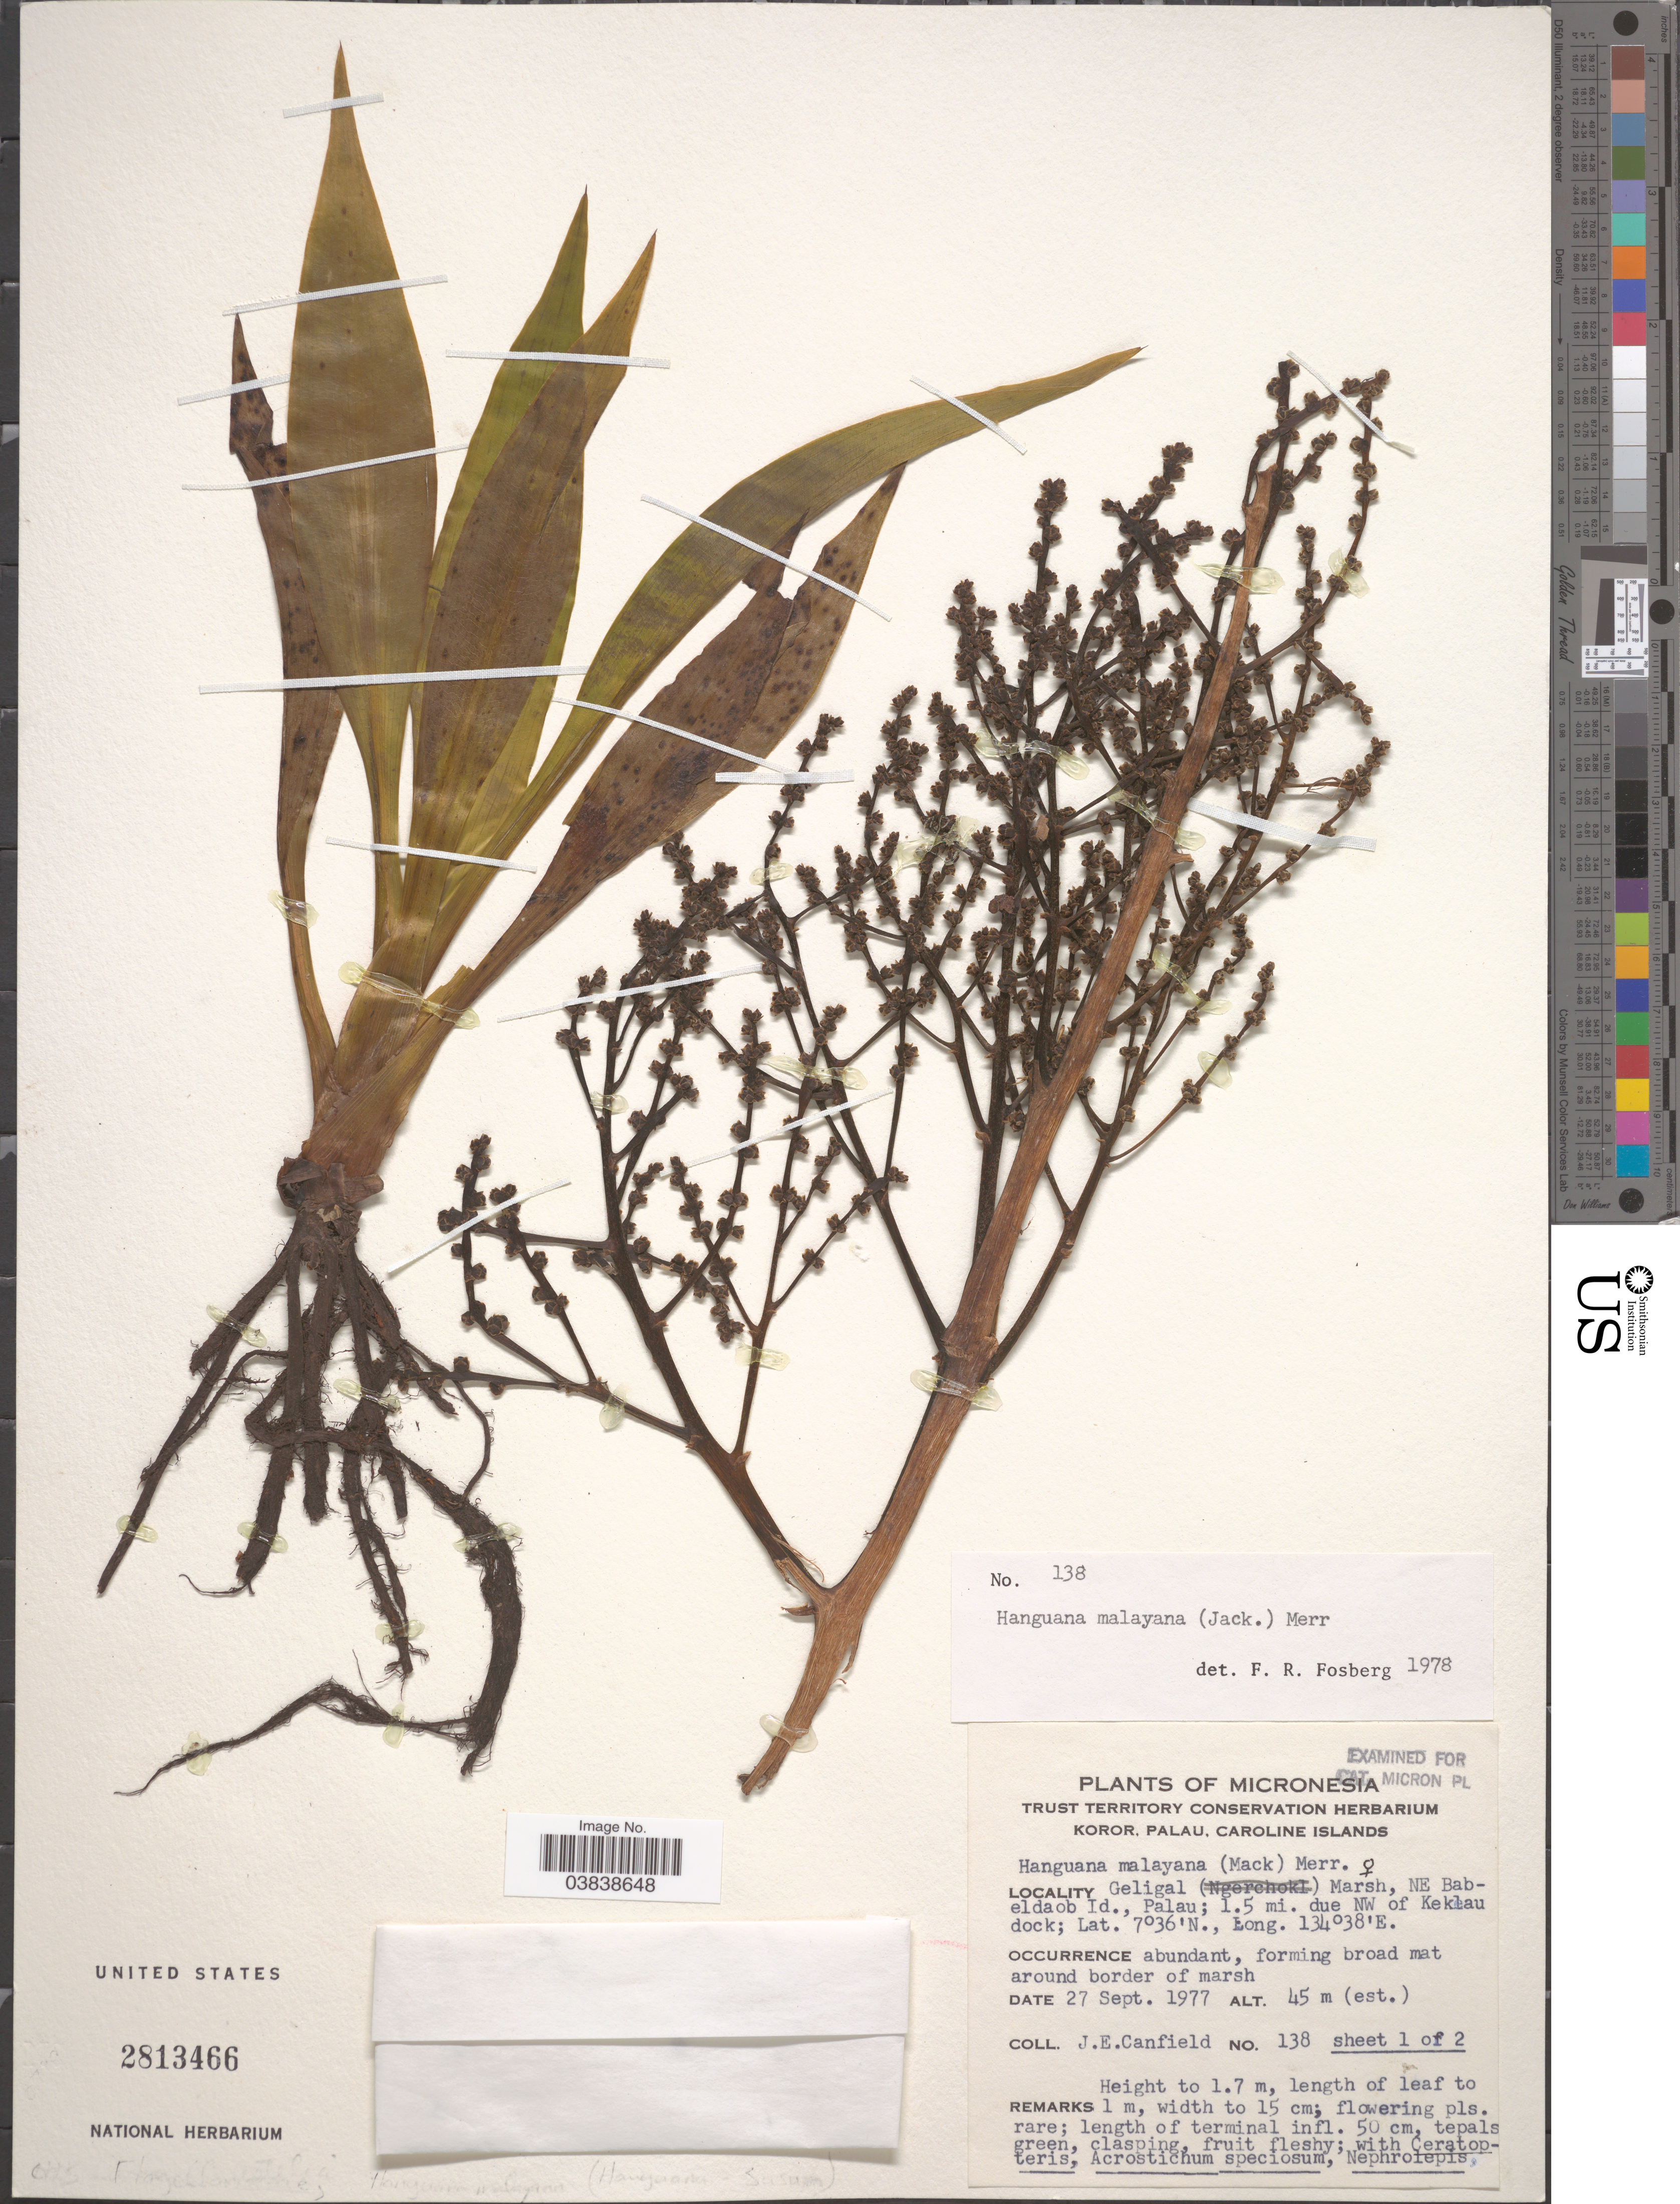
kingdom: Plantae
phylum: Tracheophyta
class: Liliopsida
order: Commelinales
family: Hanguanaceae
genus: Hanguana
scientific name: Hanguana malayana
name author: (Jack) Merr.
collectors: J. E. Canfield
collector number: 138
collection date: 1977-09-27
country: Palau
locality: Micronesia. Geligal Marsh, NE Babeldaob Id., Palau; 1.5 mi. due NW of Keklau dock.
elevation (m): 45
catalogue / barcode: US 2813466